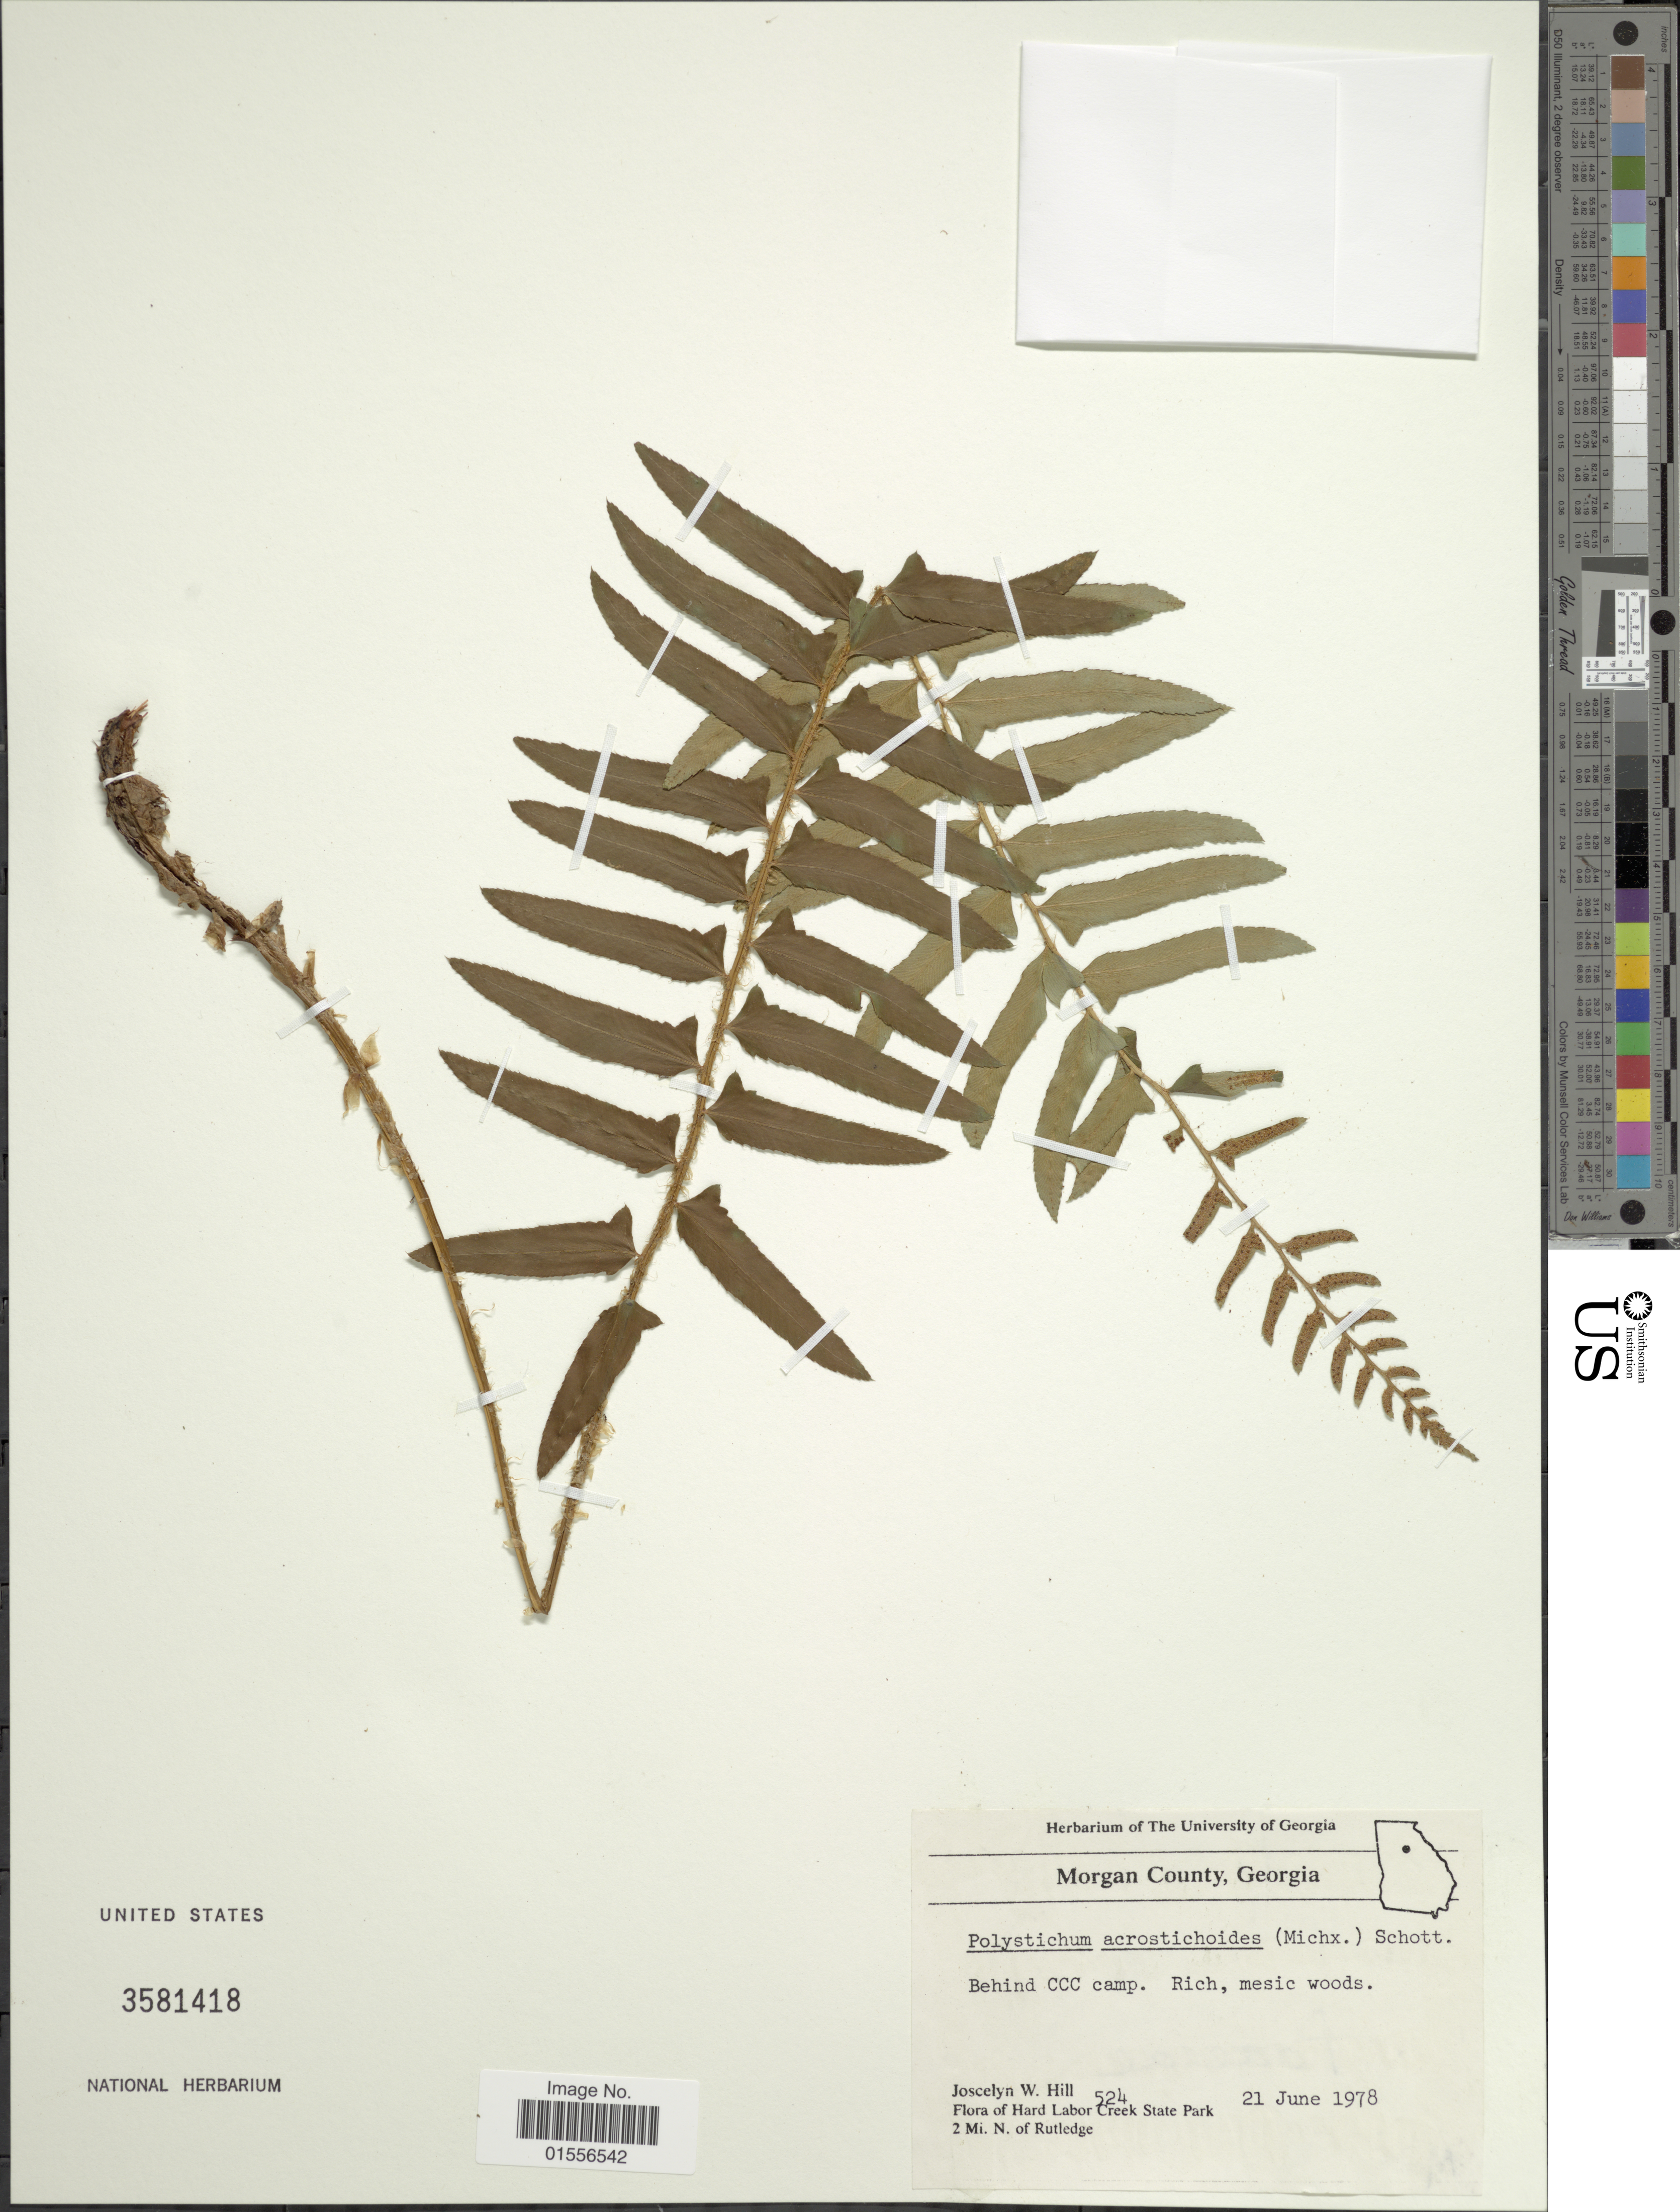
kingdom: Plantae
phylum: Tracheophyta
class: Polypodiopsida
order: Polypodiales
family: Dryopteridaceae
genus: Polystichum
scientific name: Polystichum acrostichoides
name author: (Michx.) Schott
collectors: J. W. Hill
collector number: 524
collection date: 1978-06-21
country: United States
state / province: Georgia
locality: Morgan County, Behind CCC camp. Rich, mesic woods, Hard Labor Creek State Park, 2 Mi. N. of Rutledge.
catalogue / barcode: US 3581418